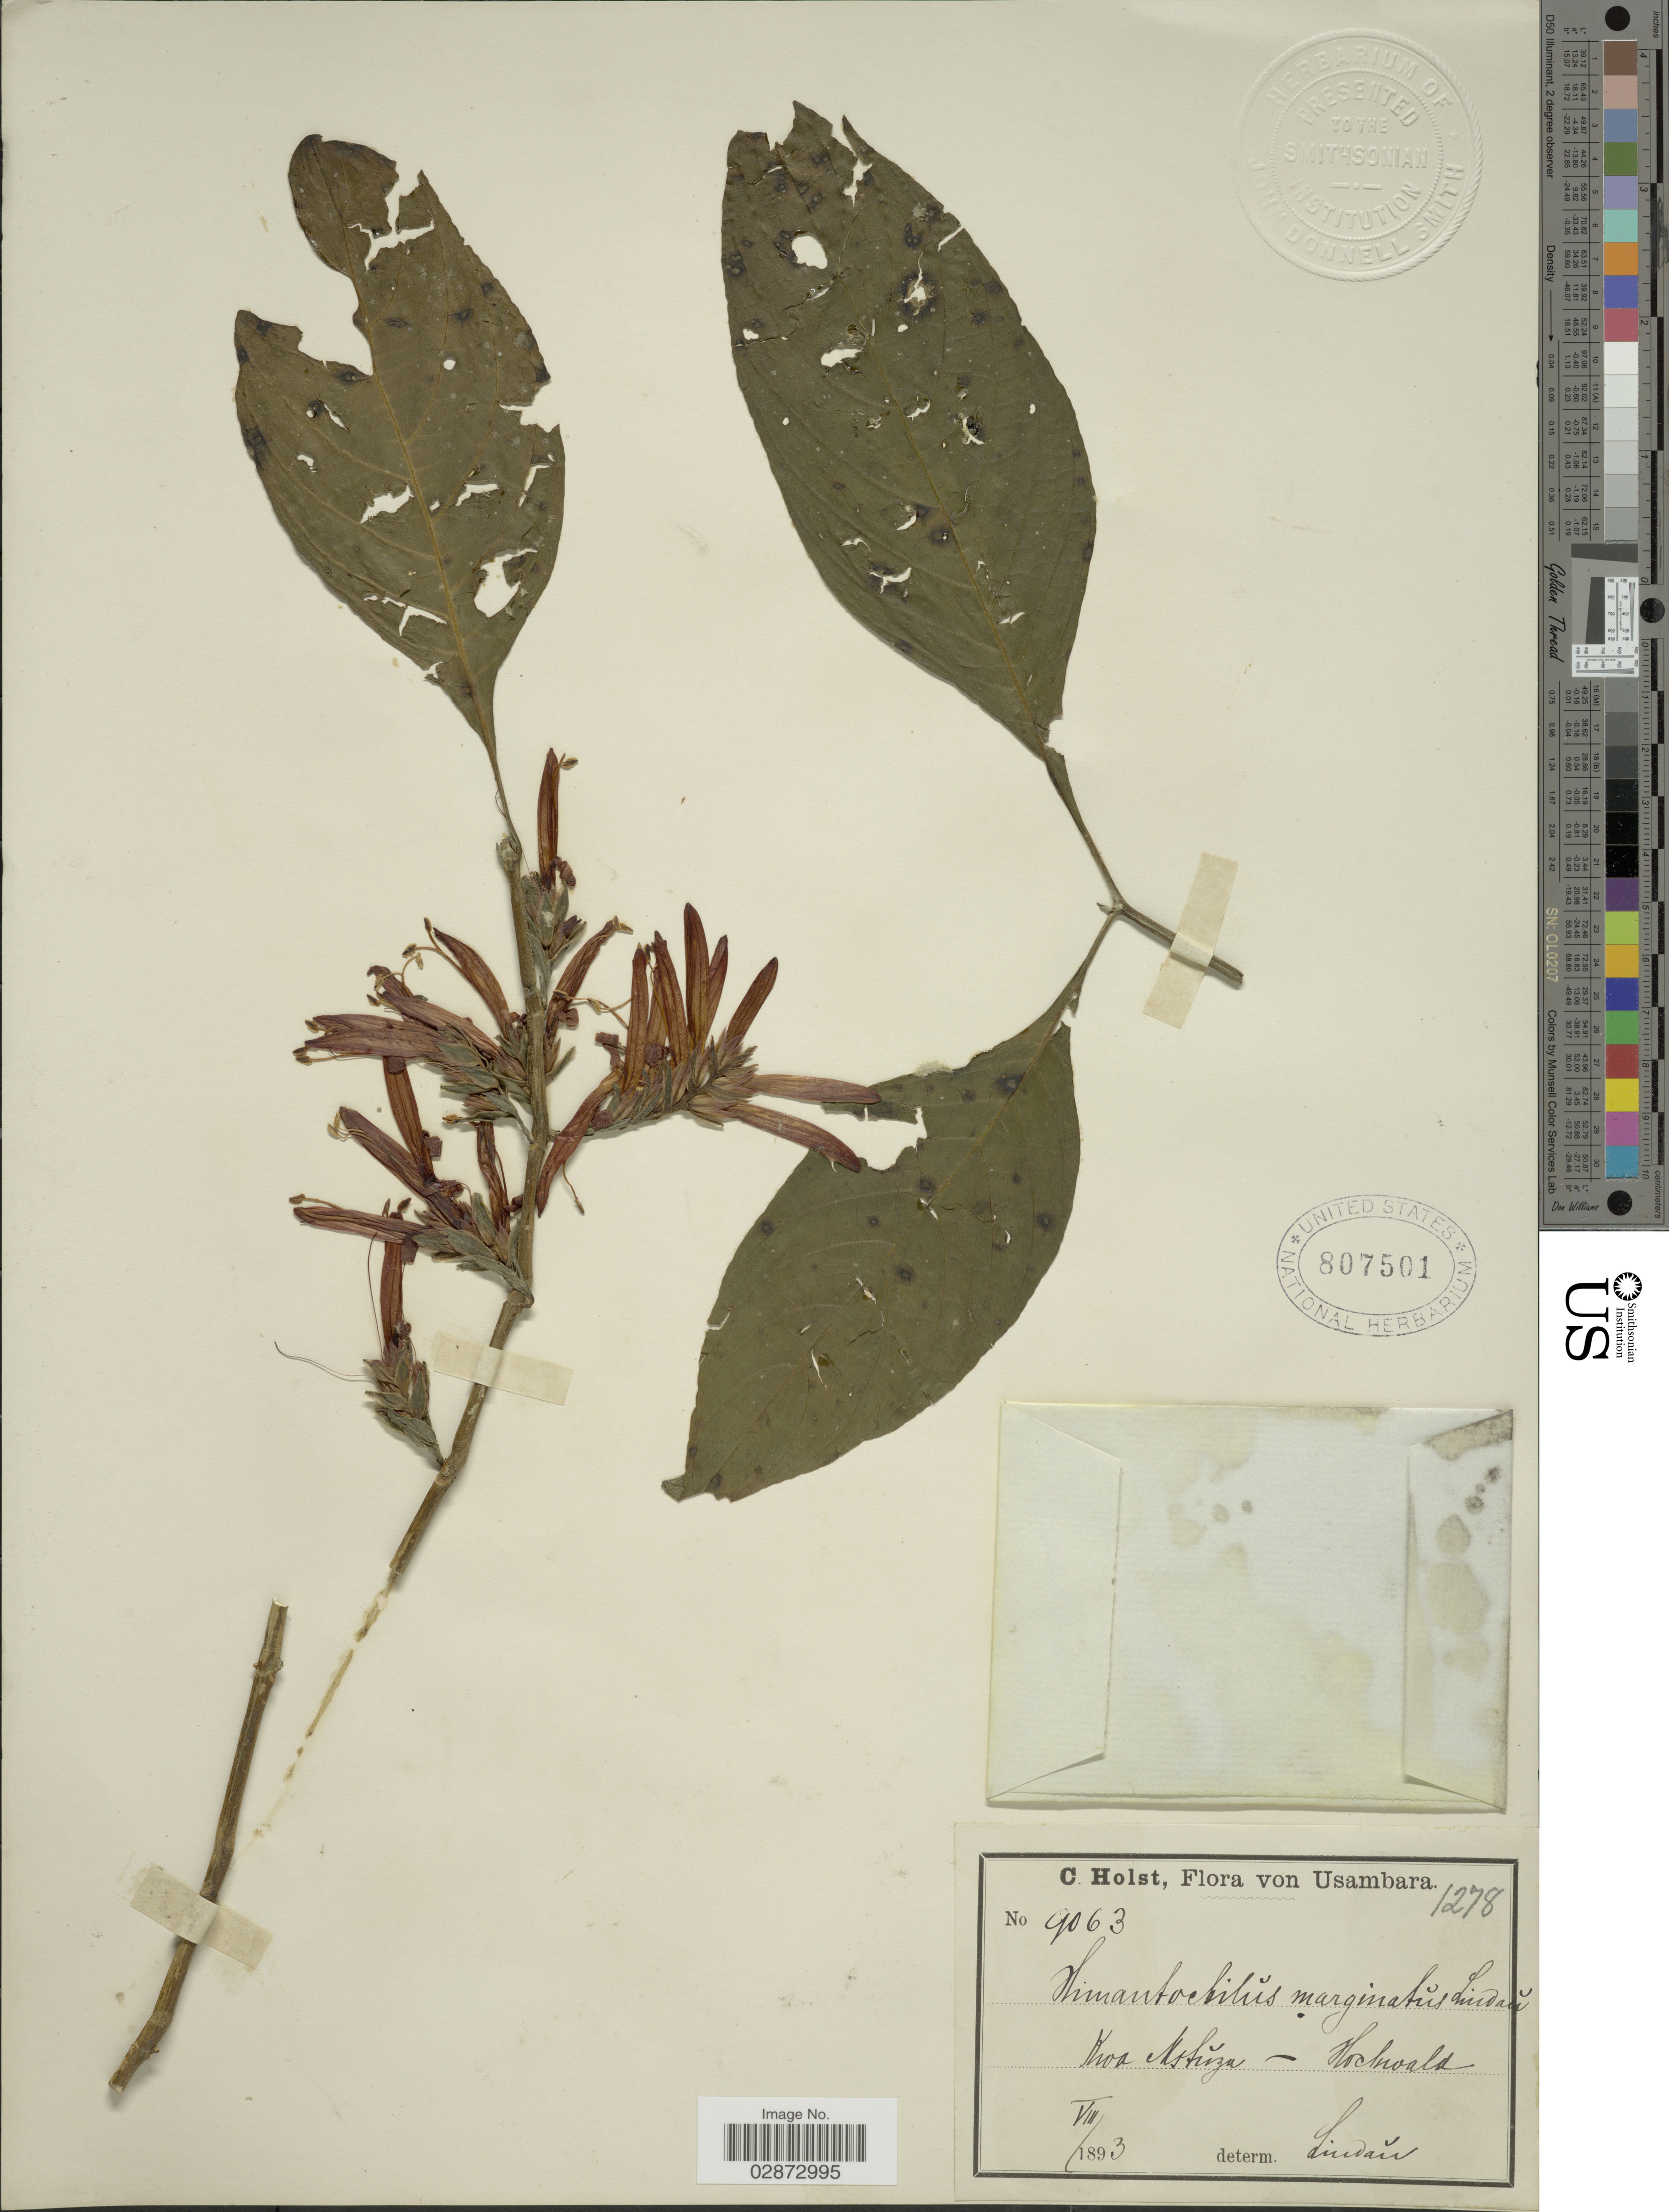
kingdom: Plantae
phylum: Tracheophyta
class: Magnoliopsida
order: Lamiales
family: Acanthaceae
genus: Anisotes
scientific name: Anisotes pubinervius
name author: (T. Anderson) Heine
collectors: C. H. Holst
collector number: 9063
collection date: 1893-08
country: Tanzania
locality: Usambara. Kwa Mstuza - Hochwald.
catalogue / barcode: US 807501